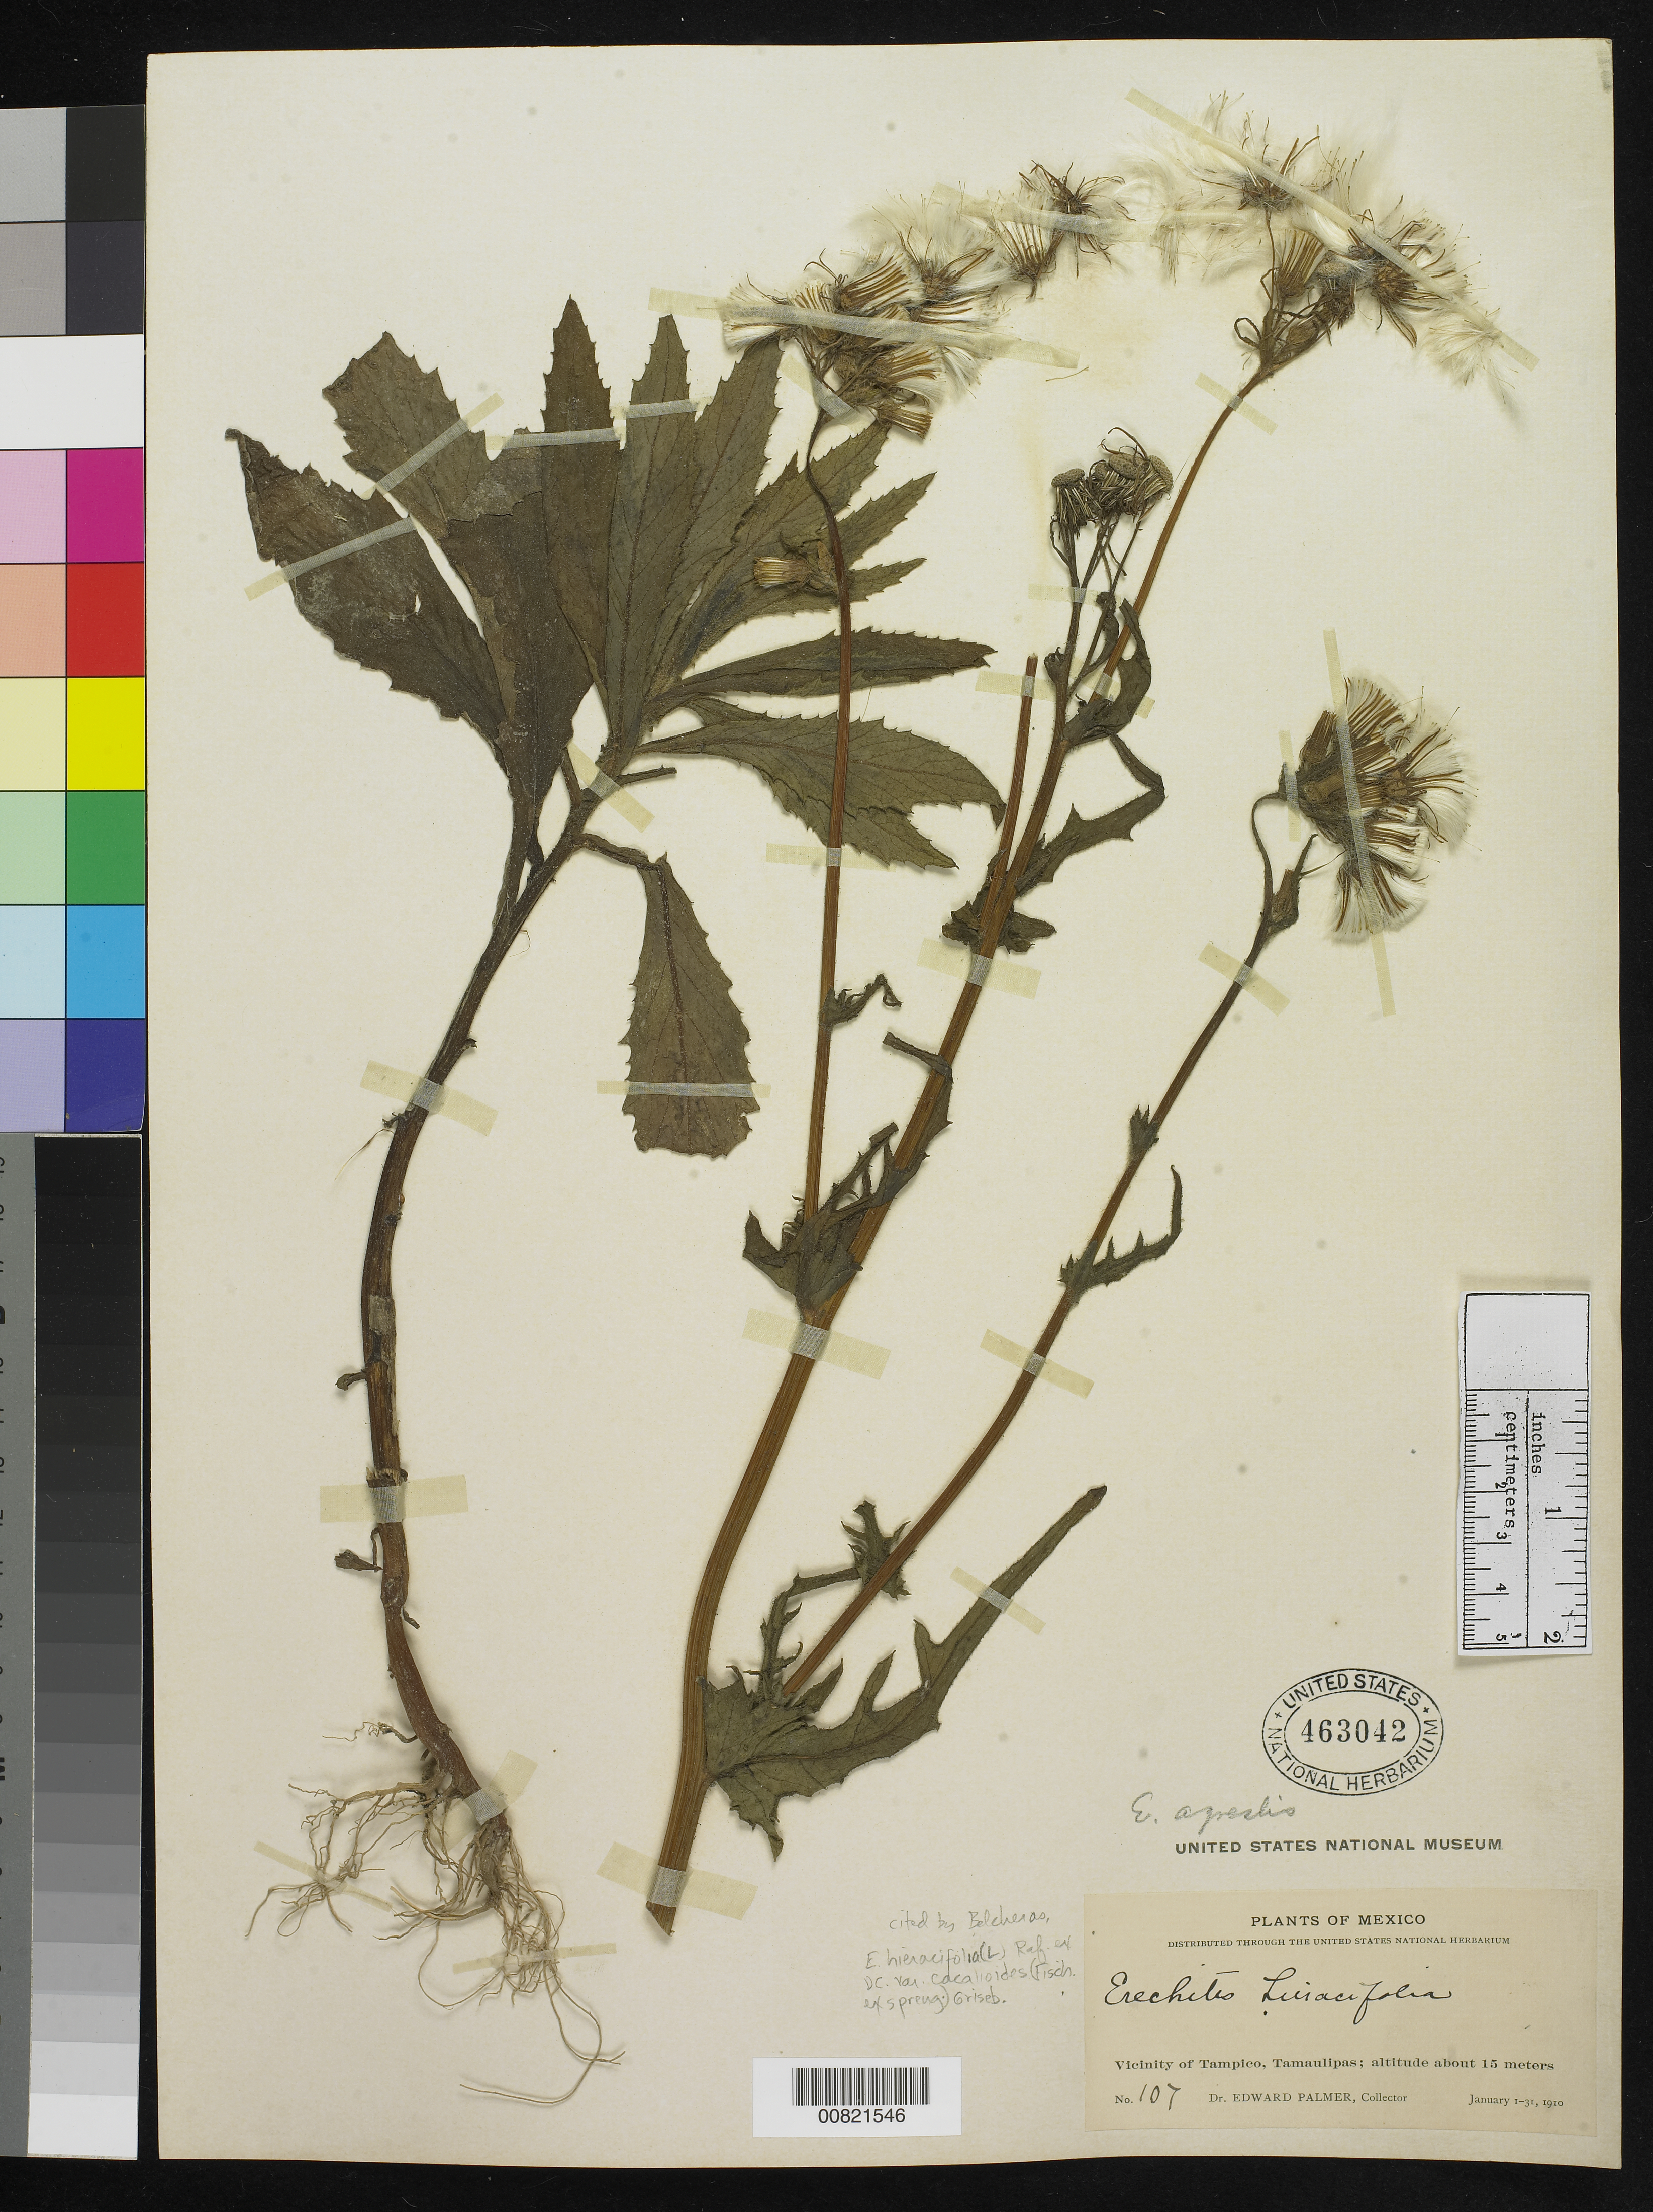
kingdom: Plantae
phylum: Tracheophyta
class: Magnoliopsida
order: Asterales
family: Asteraceae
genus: Erechtites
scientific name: Erechtites hieraciifolius var. cacaliodes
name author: (Fisch. ex Spreng.) Less. ex Griseb.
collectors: E. Palmer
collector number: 107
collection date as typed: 01 Jan 1910 to 31 Jan 1910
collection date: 1910-01-01/1910-01-31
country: Mexico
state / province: Tamaulipas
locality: Vicinity of Tampico, Tamaulipas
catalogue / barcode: US 463042